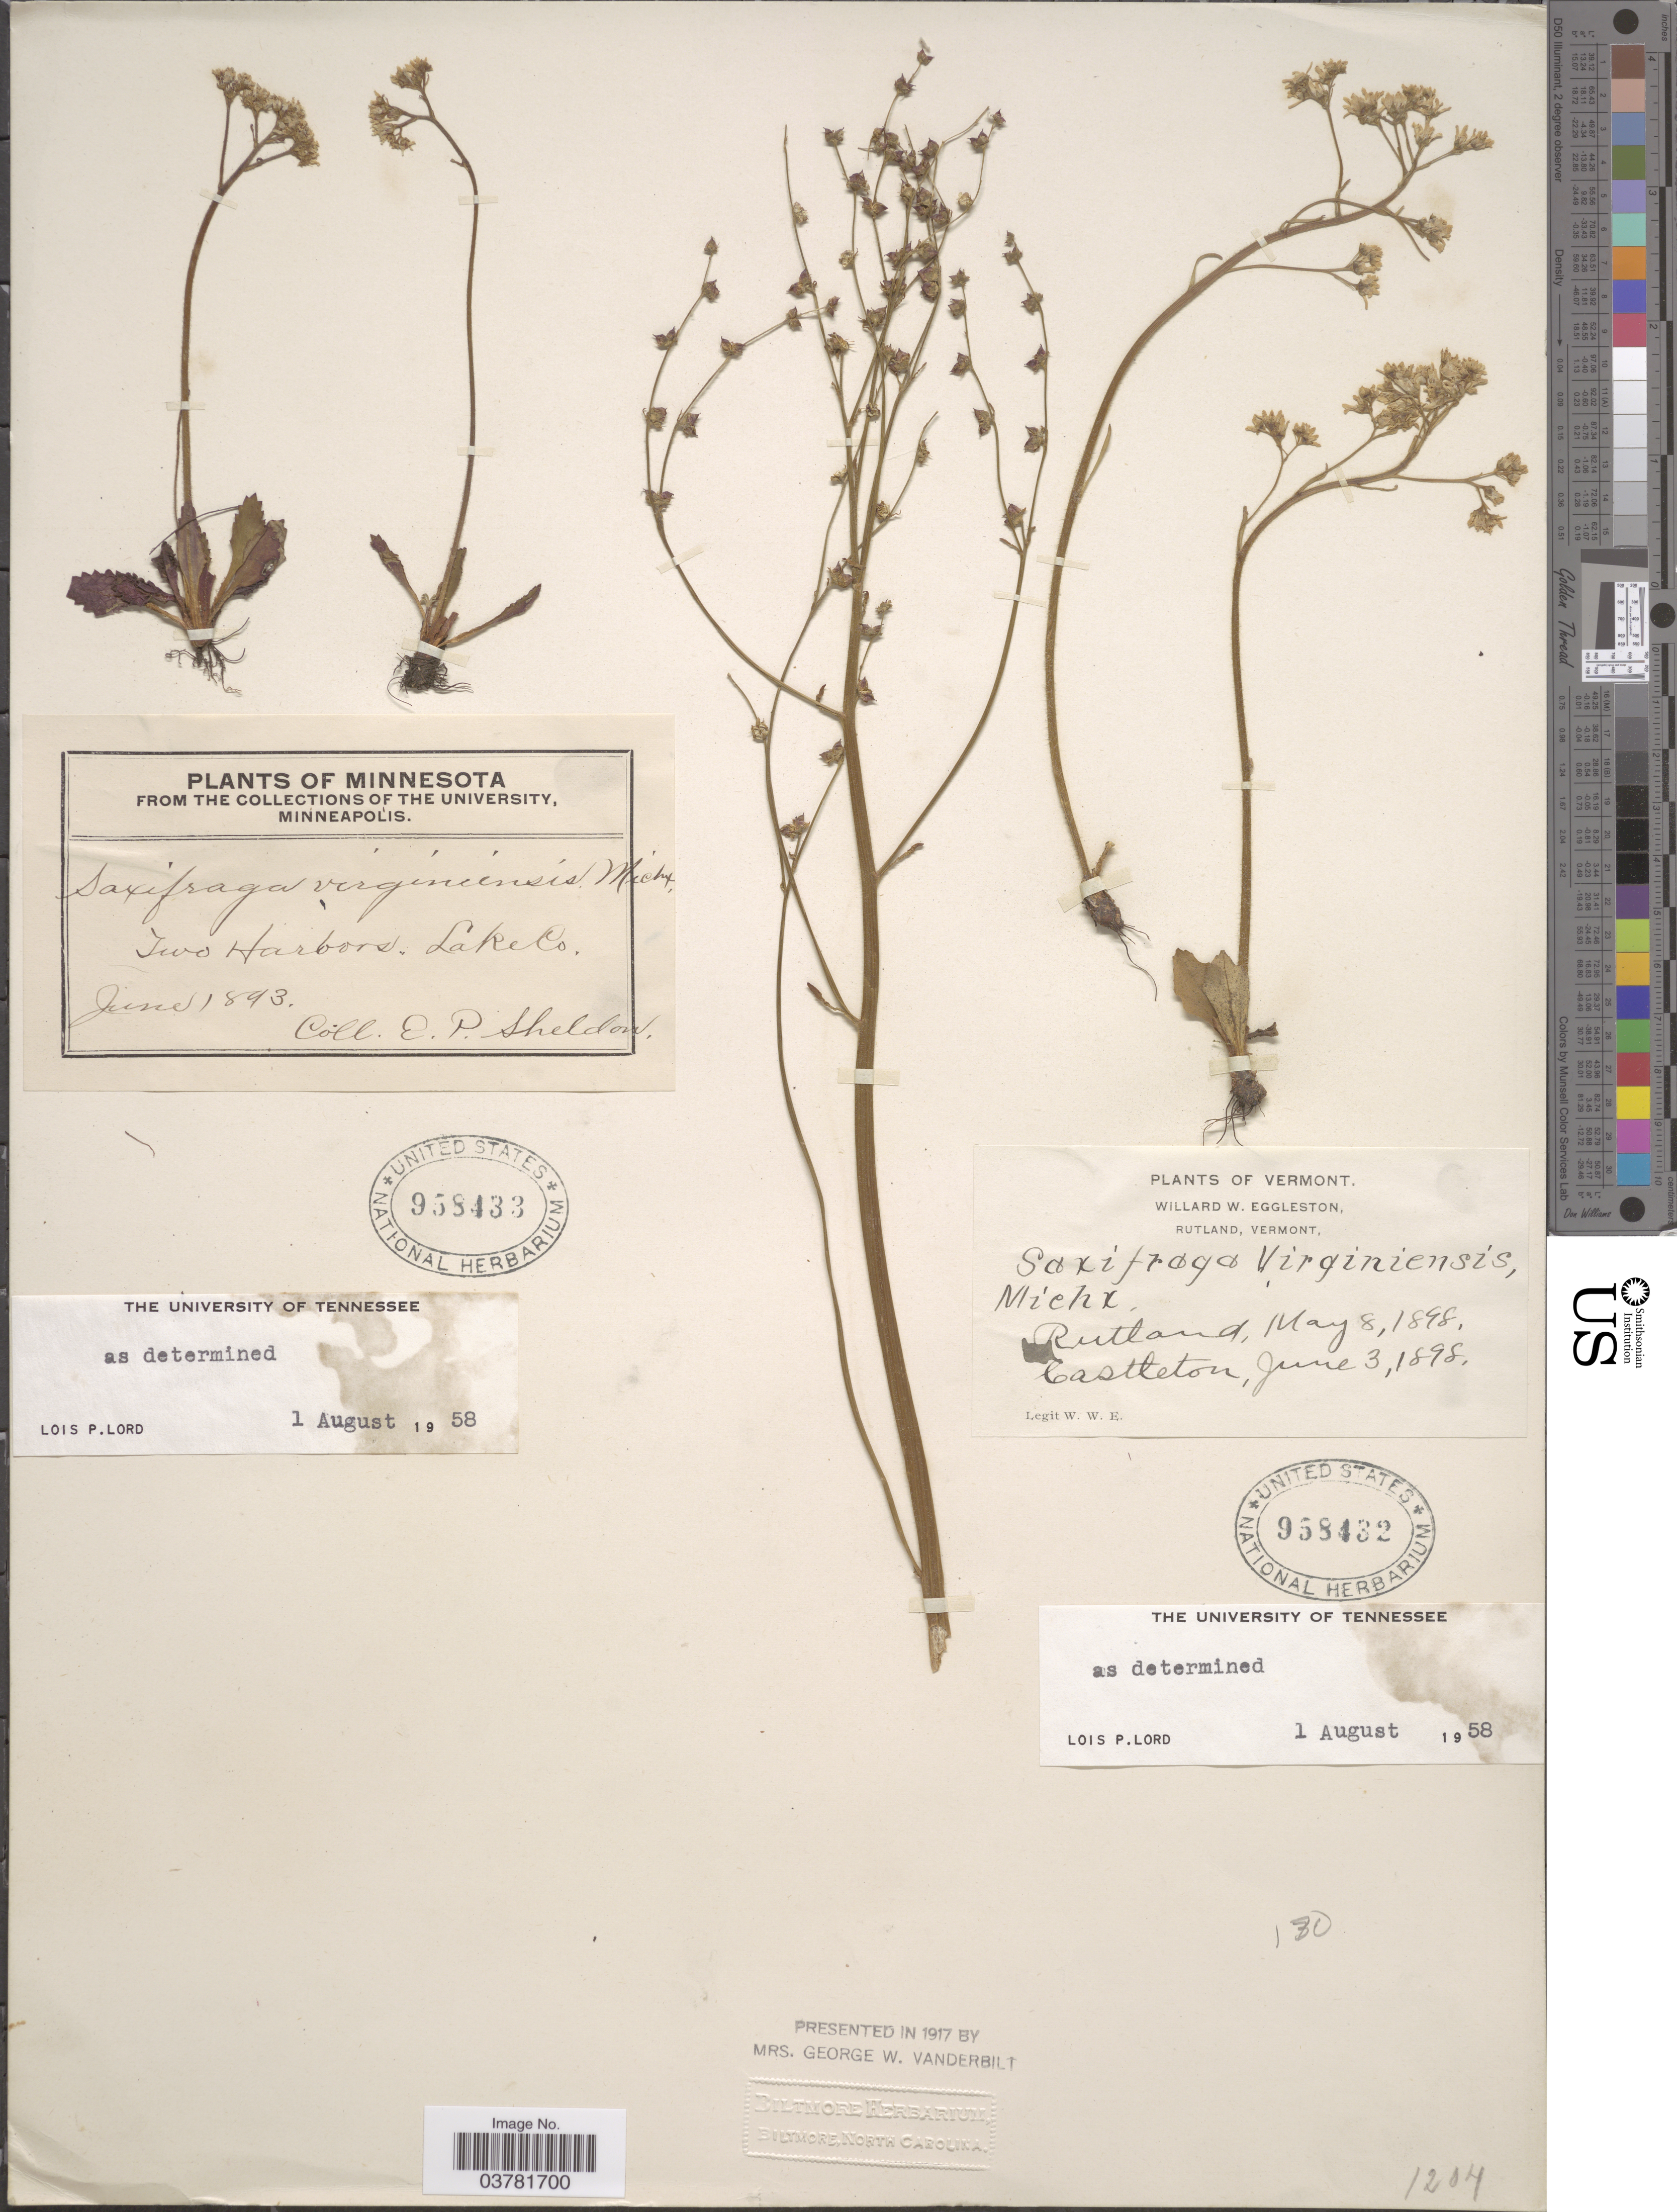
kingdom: Plantae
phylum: Tracheophyta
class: Magnoliopsida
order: Saxifragales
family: Saxifragaceae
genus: Micranthes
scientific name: Micranthes virginiensis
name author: (Michx.) Small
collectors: E. P. Sheldon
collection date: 1893-06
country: United States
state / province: Minnesota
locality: Two Harbors. Lake Co.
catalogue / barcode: US 958433-2